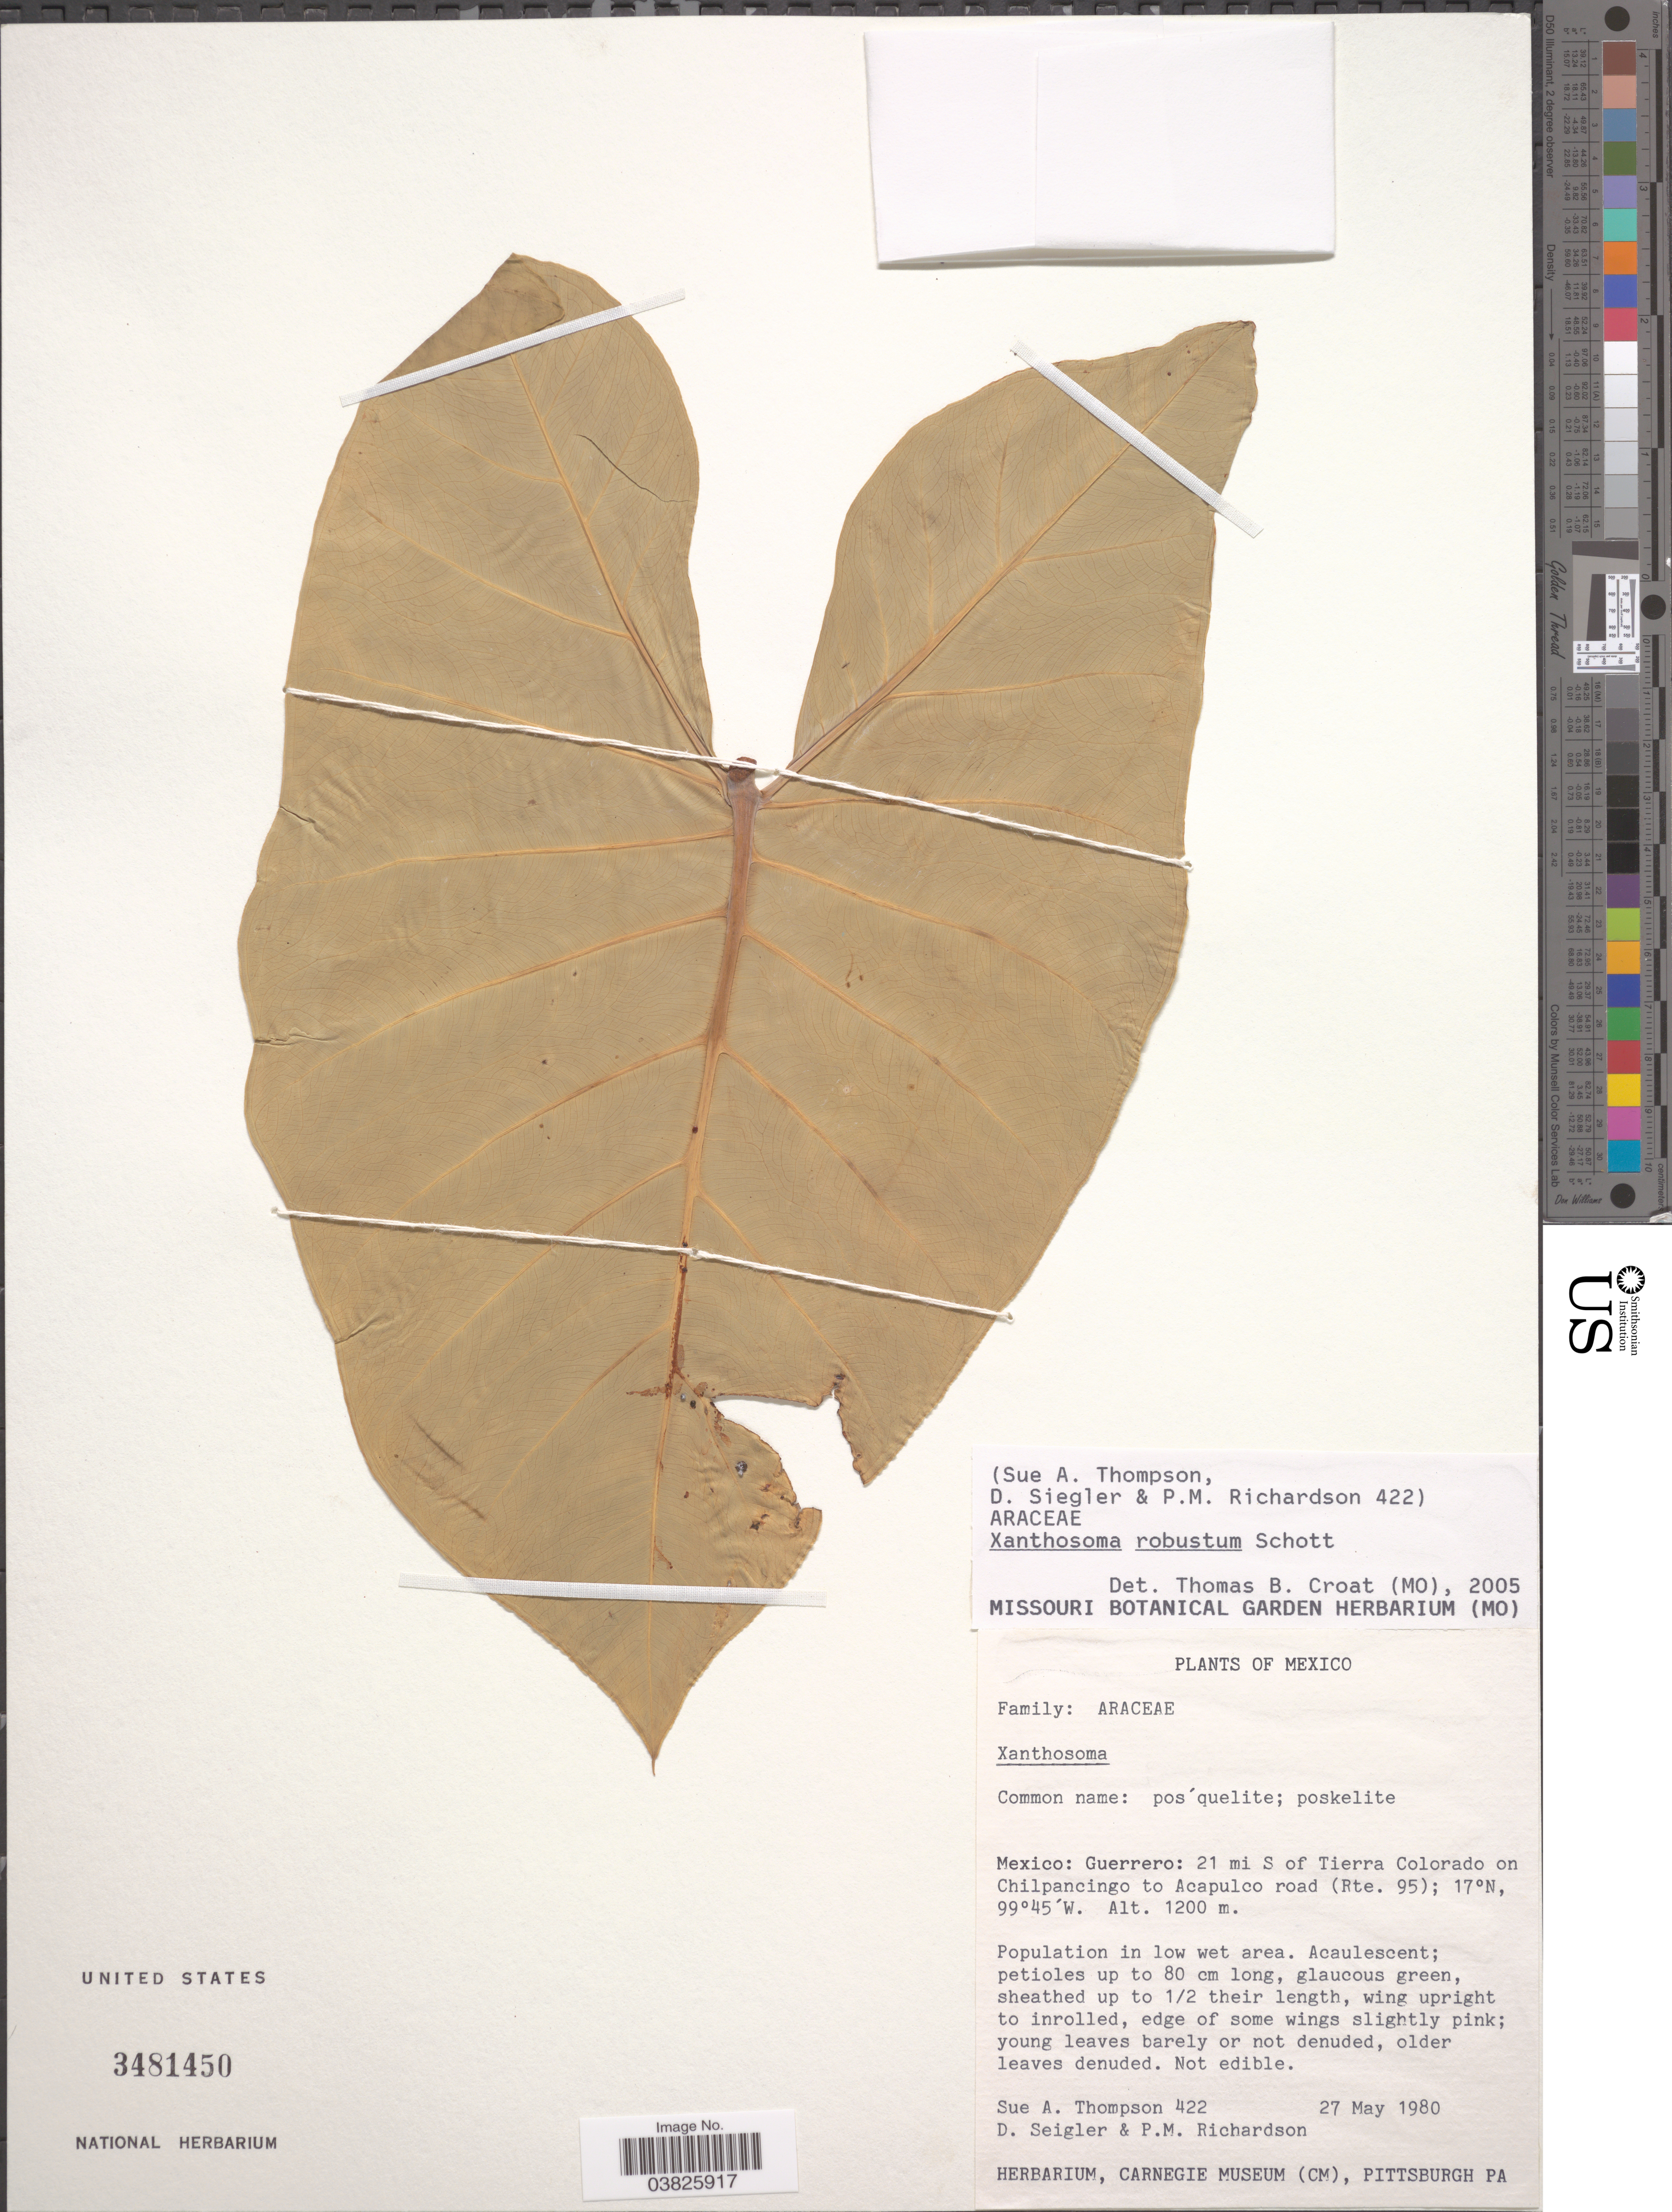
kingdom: Plantae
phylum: Tracheophyta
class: Liliopsida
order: Alismatales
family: Araceae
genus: Xanthosoma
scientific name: Xanthosoma robustum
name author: Schott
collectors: S. A. Thompson, D. Seigler & P. M. Richardson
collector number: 422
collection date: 1980-05-27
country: Mexico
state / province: Guerrero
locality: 21 mi S of Tierra Colorado on Chilpancingo to Acapulco road (Rte. 95).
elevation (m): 1200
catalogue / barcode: US 3481450